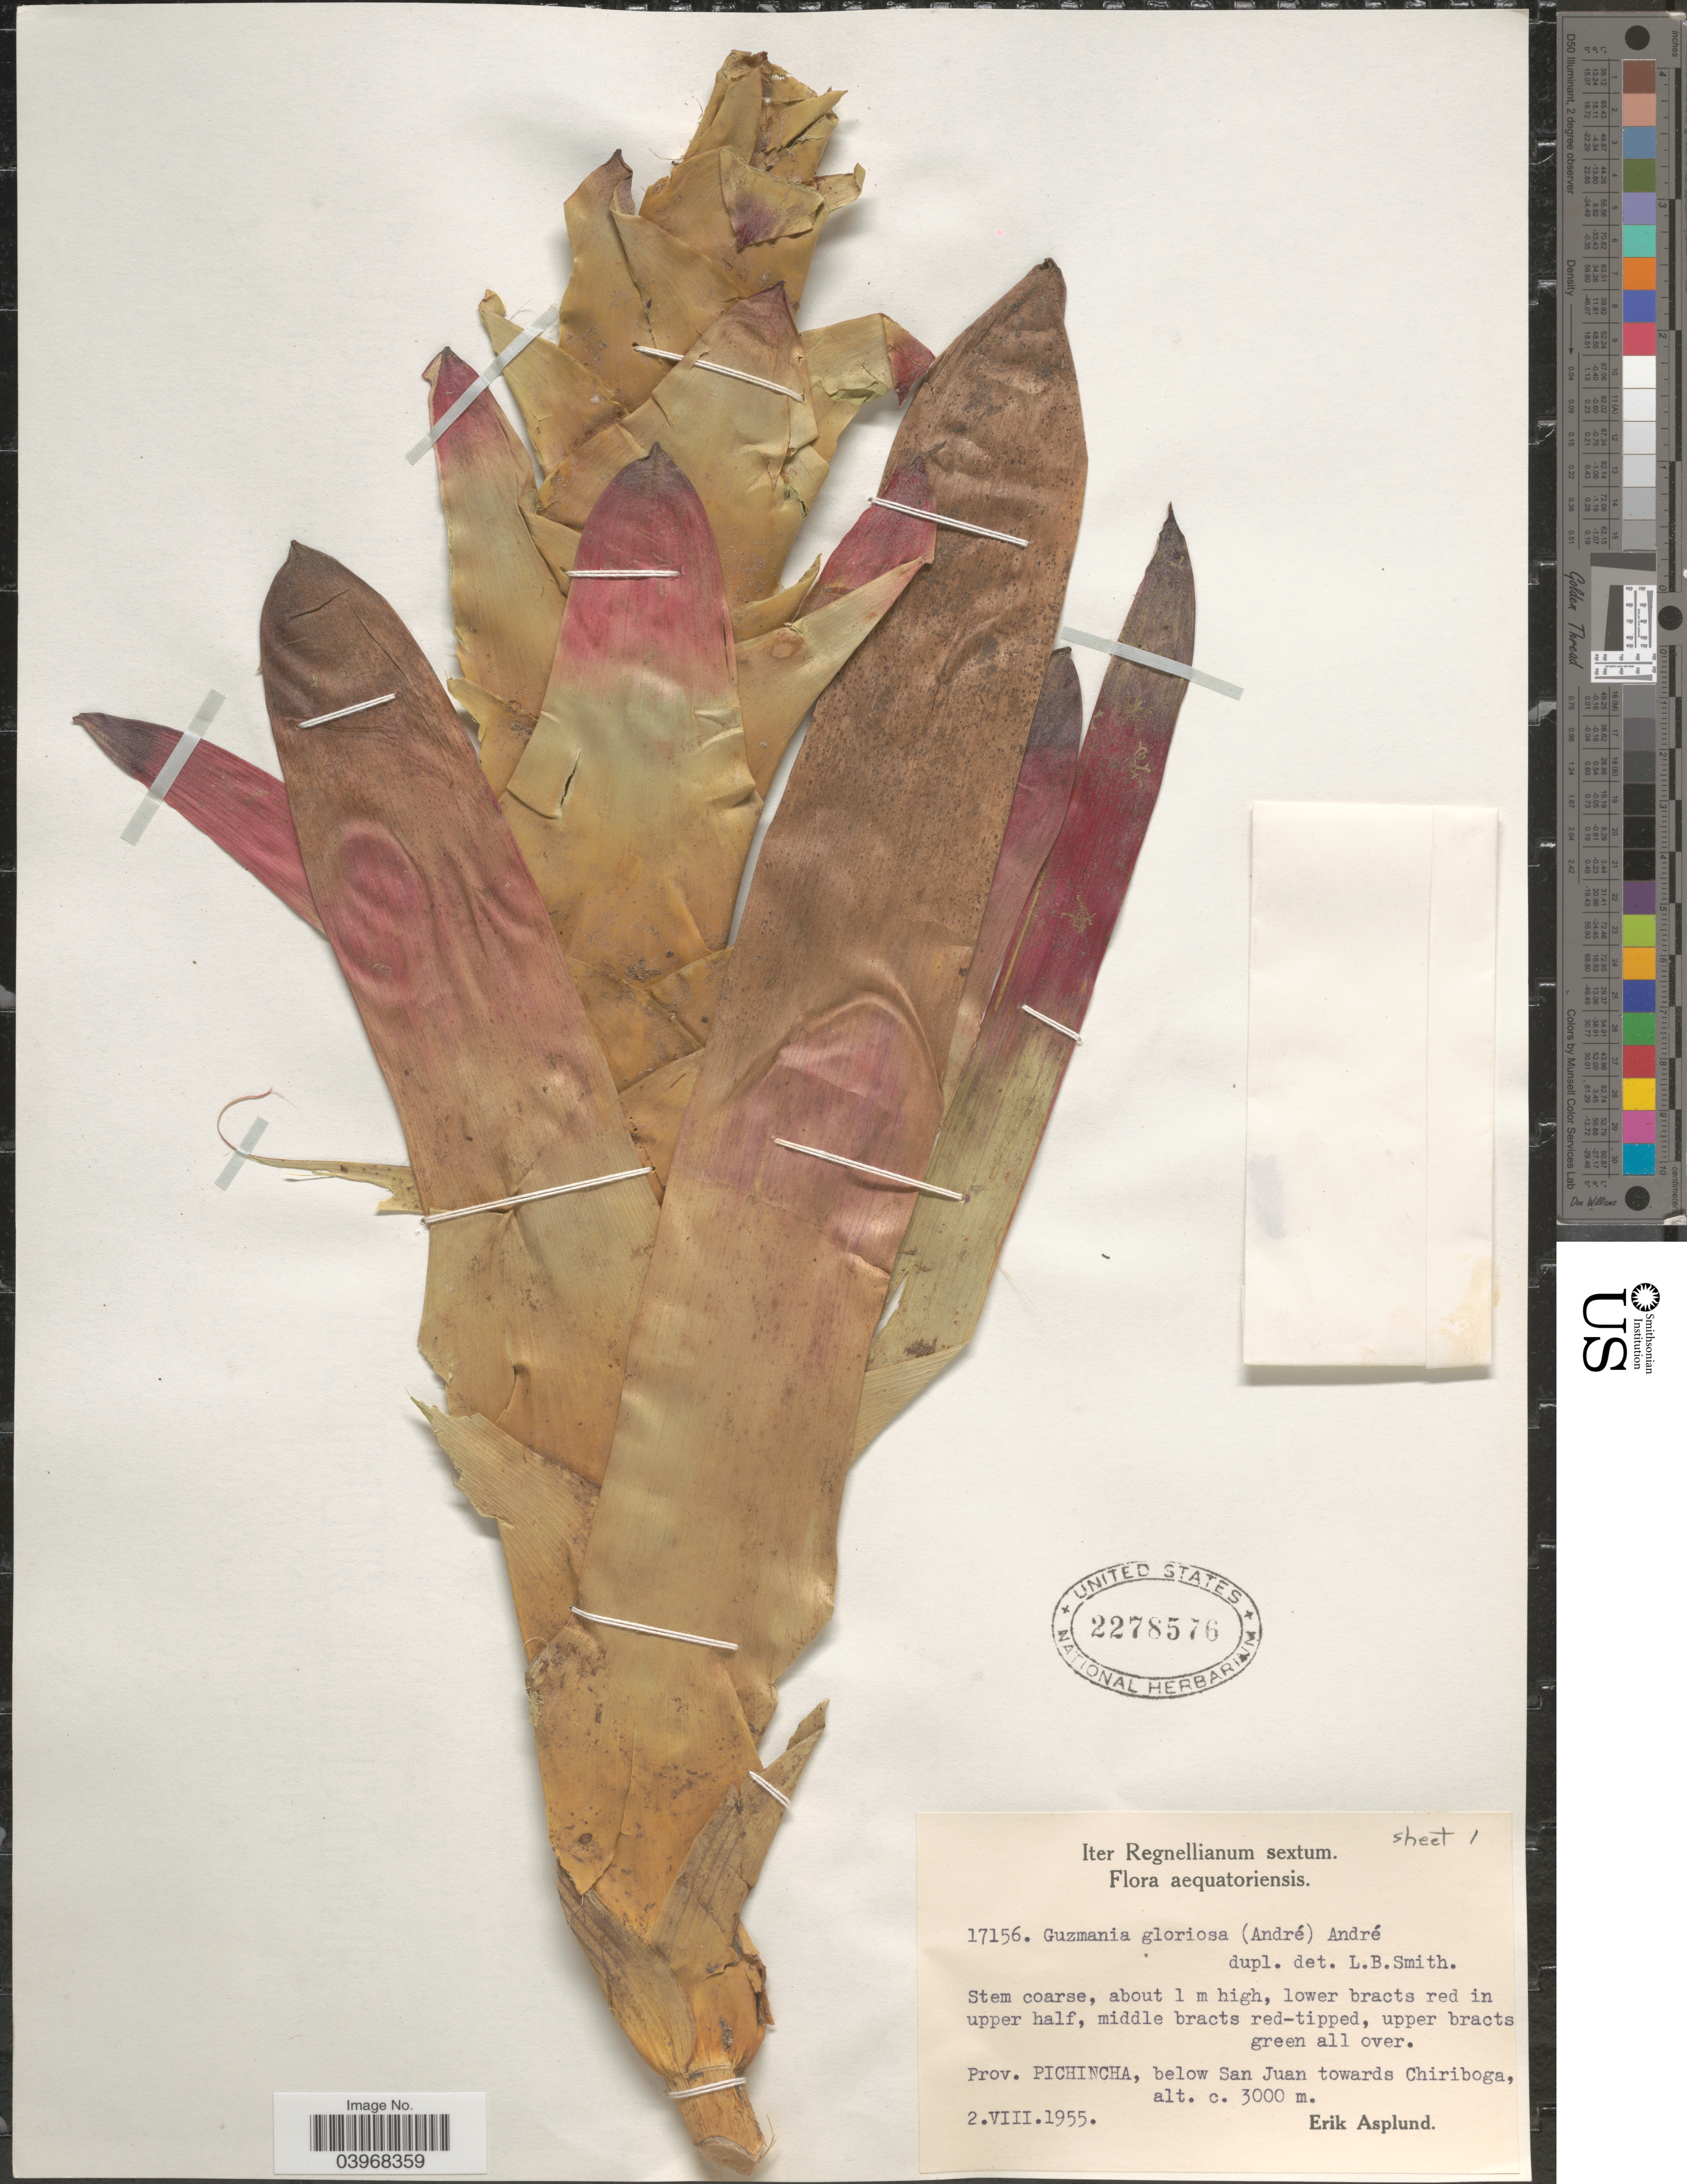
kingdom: Plantae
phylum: Tracheophyta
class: Liliopsida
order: Poales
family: Bromeliaceae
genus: Guzmania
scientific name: Guzmania gloriosa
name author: (André) André ex Mez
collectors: E. Asplund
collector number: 17156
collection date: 1955-08-02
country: Ecuador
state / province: Pichincha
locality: Below San Juan towards Chiriboga.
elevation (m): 3000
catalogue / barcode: US 2278576